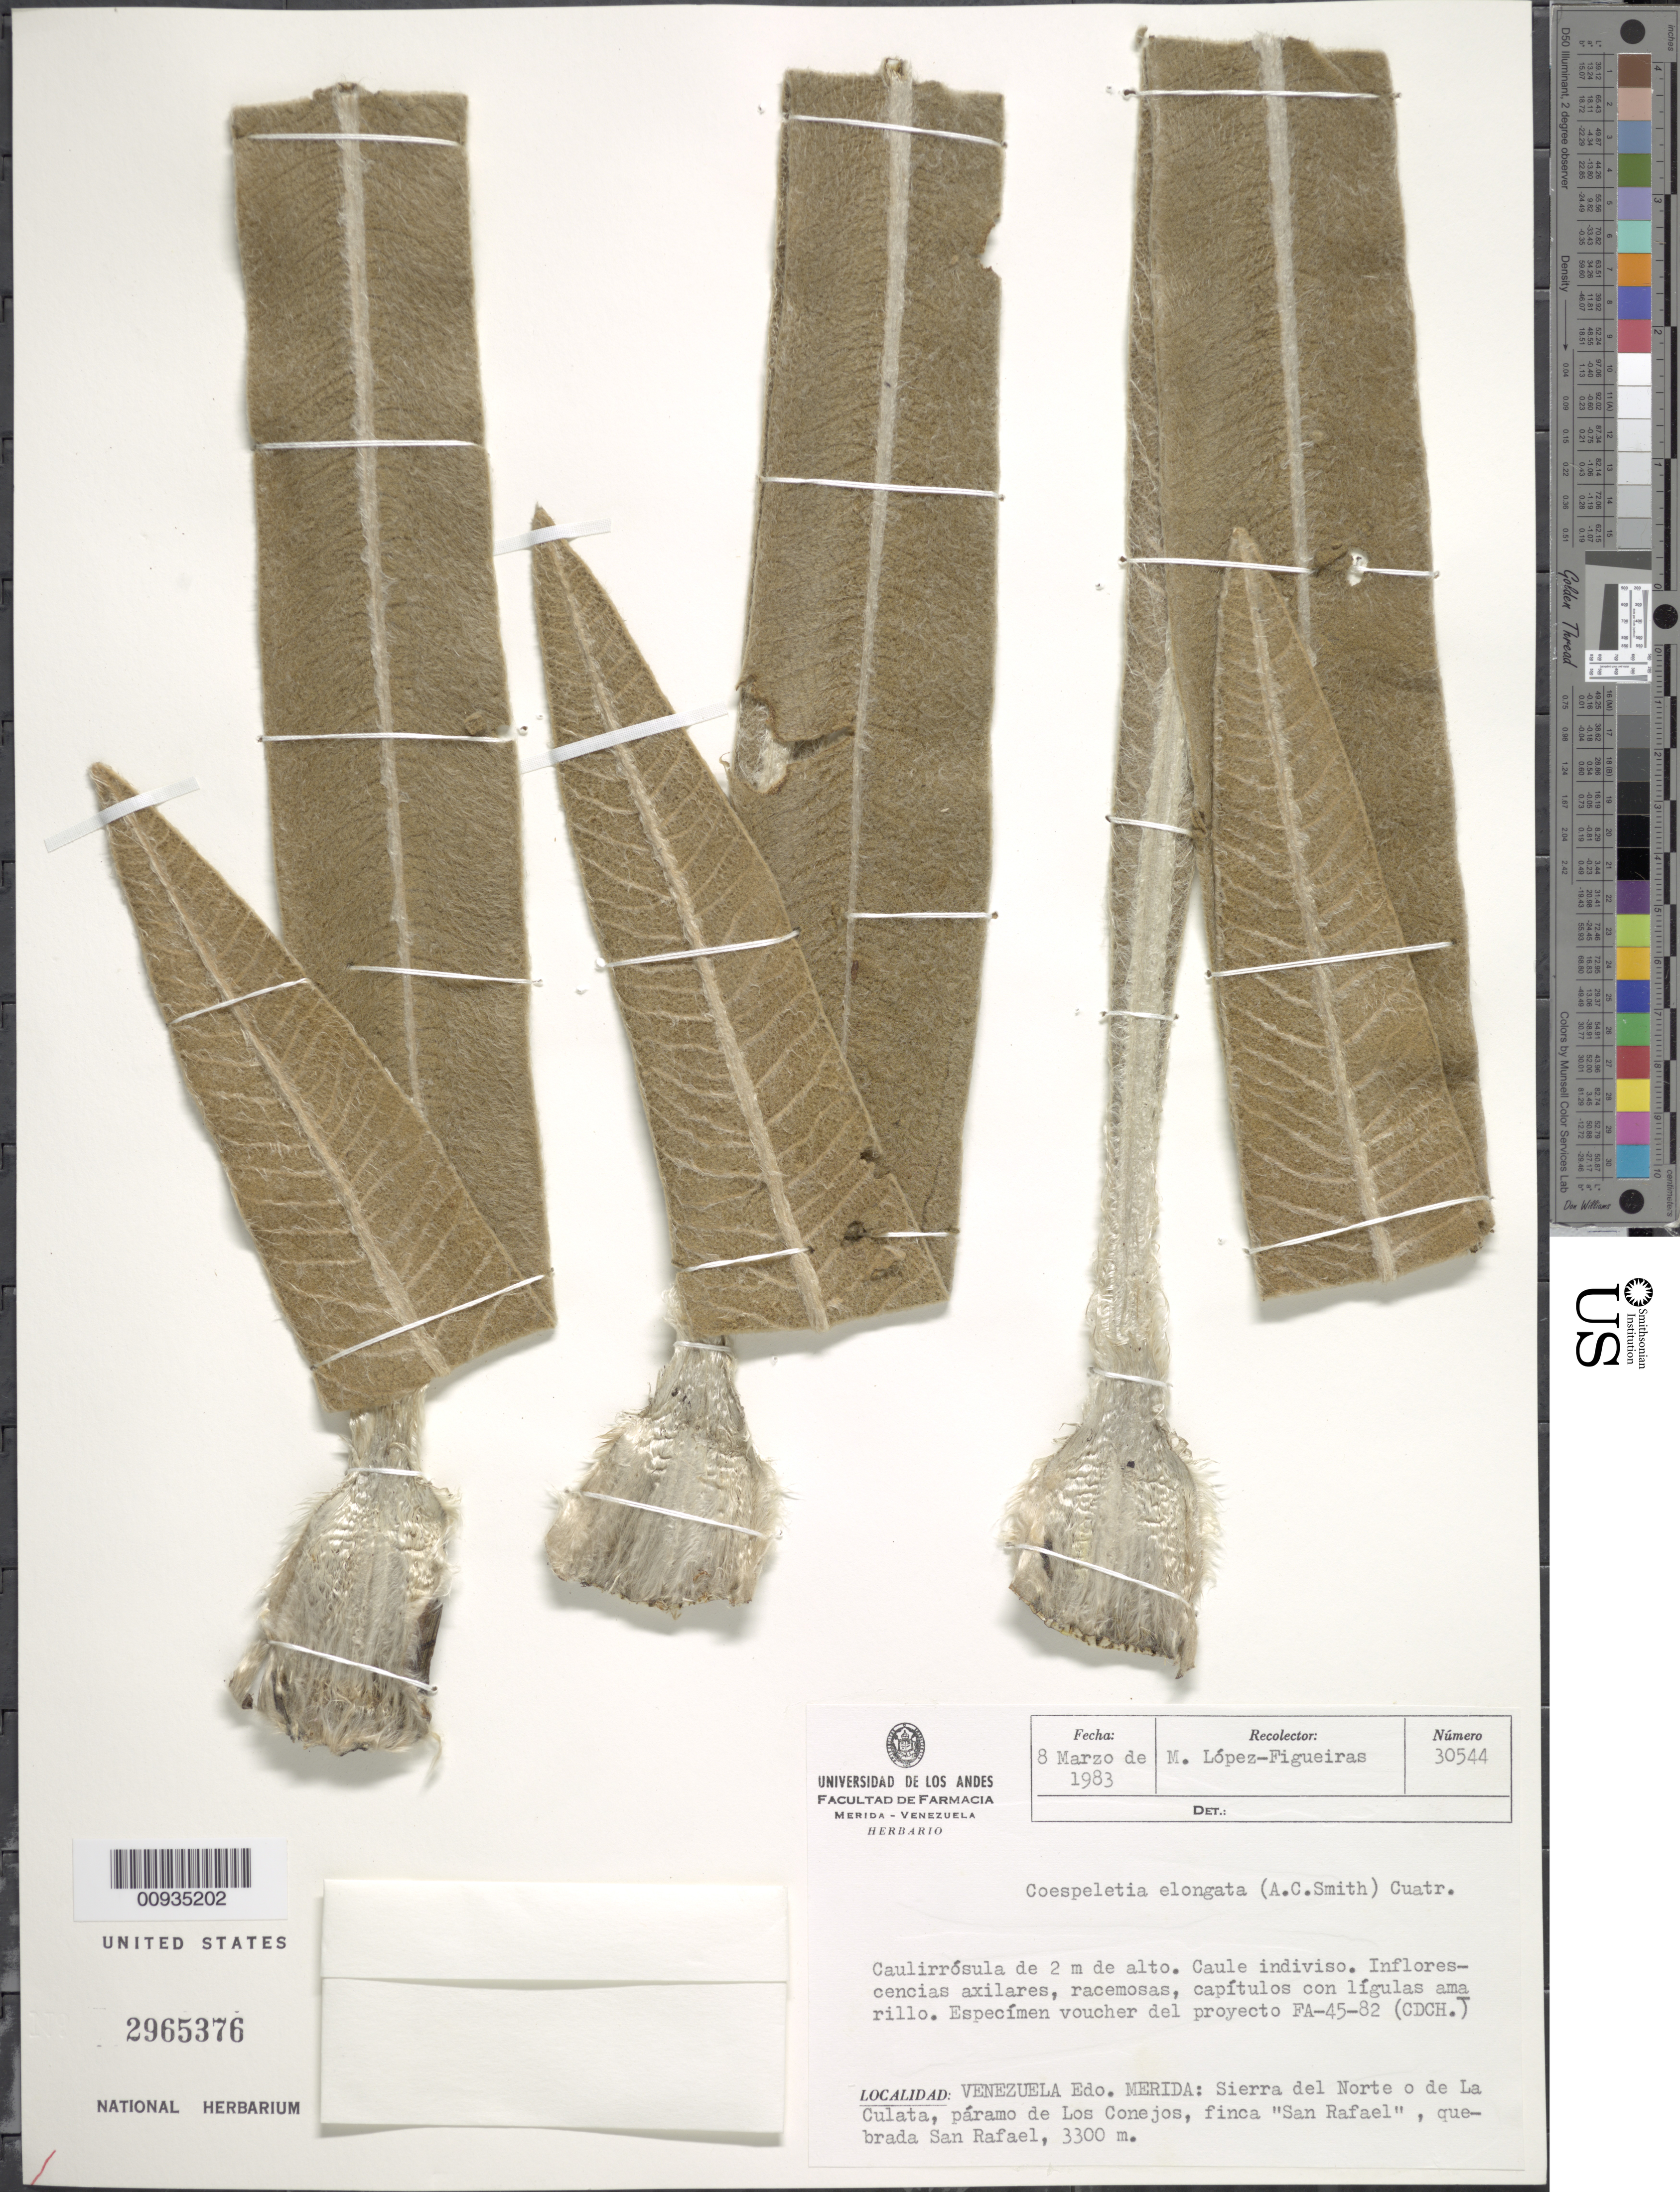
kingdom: Plantae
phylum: Tracheophyta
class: Magnoliopsida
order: Asterales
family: Asteraceae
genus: Coespeletia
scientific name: Coespeletia elongata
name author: (A.C. Sm.) Cuatrec.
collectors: M. López Figueiras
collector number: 30544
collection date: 1983-03-08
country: Venezuela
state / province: Mérida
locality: Sierra del Norte o de La Culata, paramo de Los Conejos, finca "San Rafael", quebrada San Rafael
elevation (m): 3300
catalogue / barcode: US 2965376